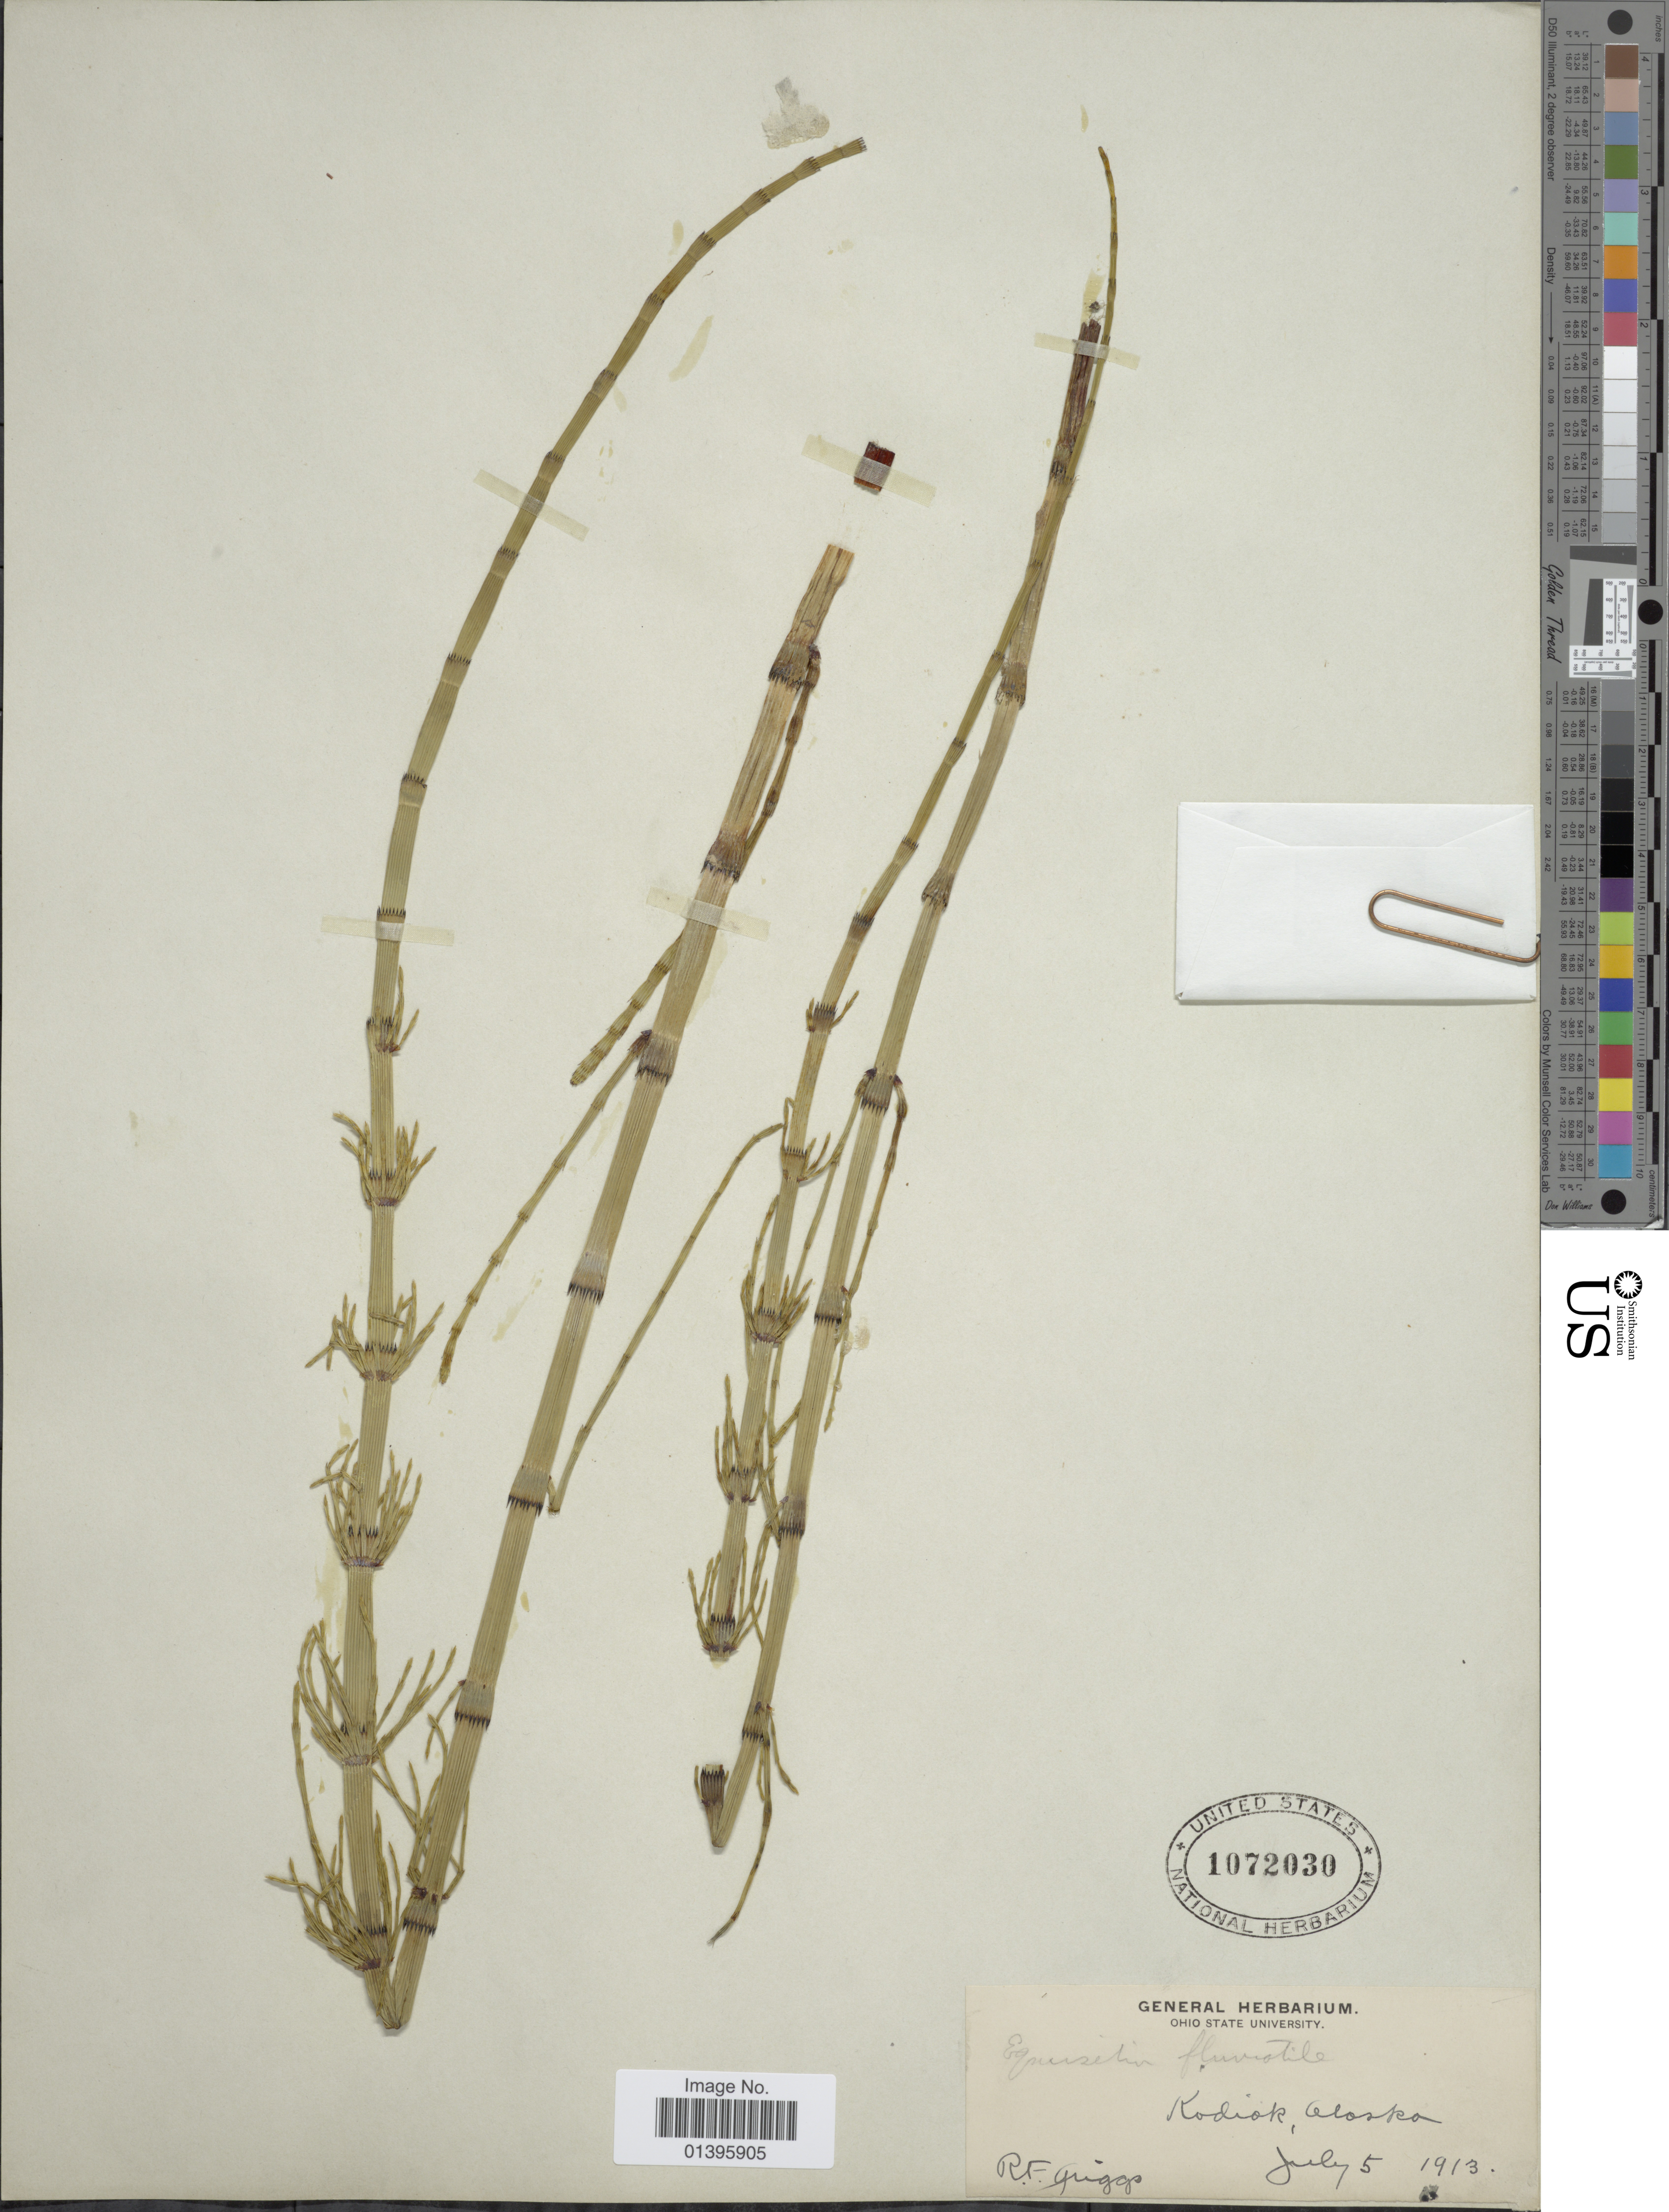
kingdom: Plantae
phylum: Tracheophyta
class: Polypodiopsida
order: Equisetales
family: Equisetaceae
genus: Equisetum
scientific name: Equisetum fluviatile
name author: L.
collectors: R. F. Griggs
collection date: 1913-07-05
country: United States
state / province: Alaska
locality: Kodiak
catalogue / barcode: US 1072030